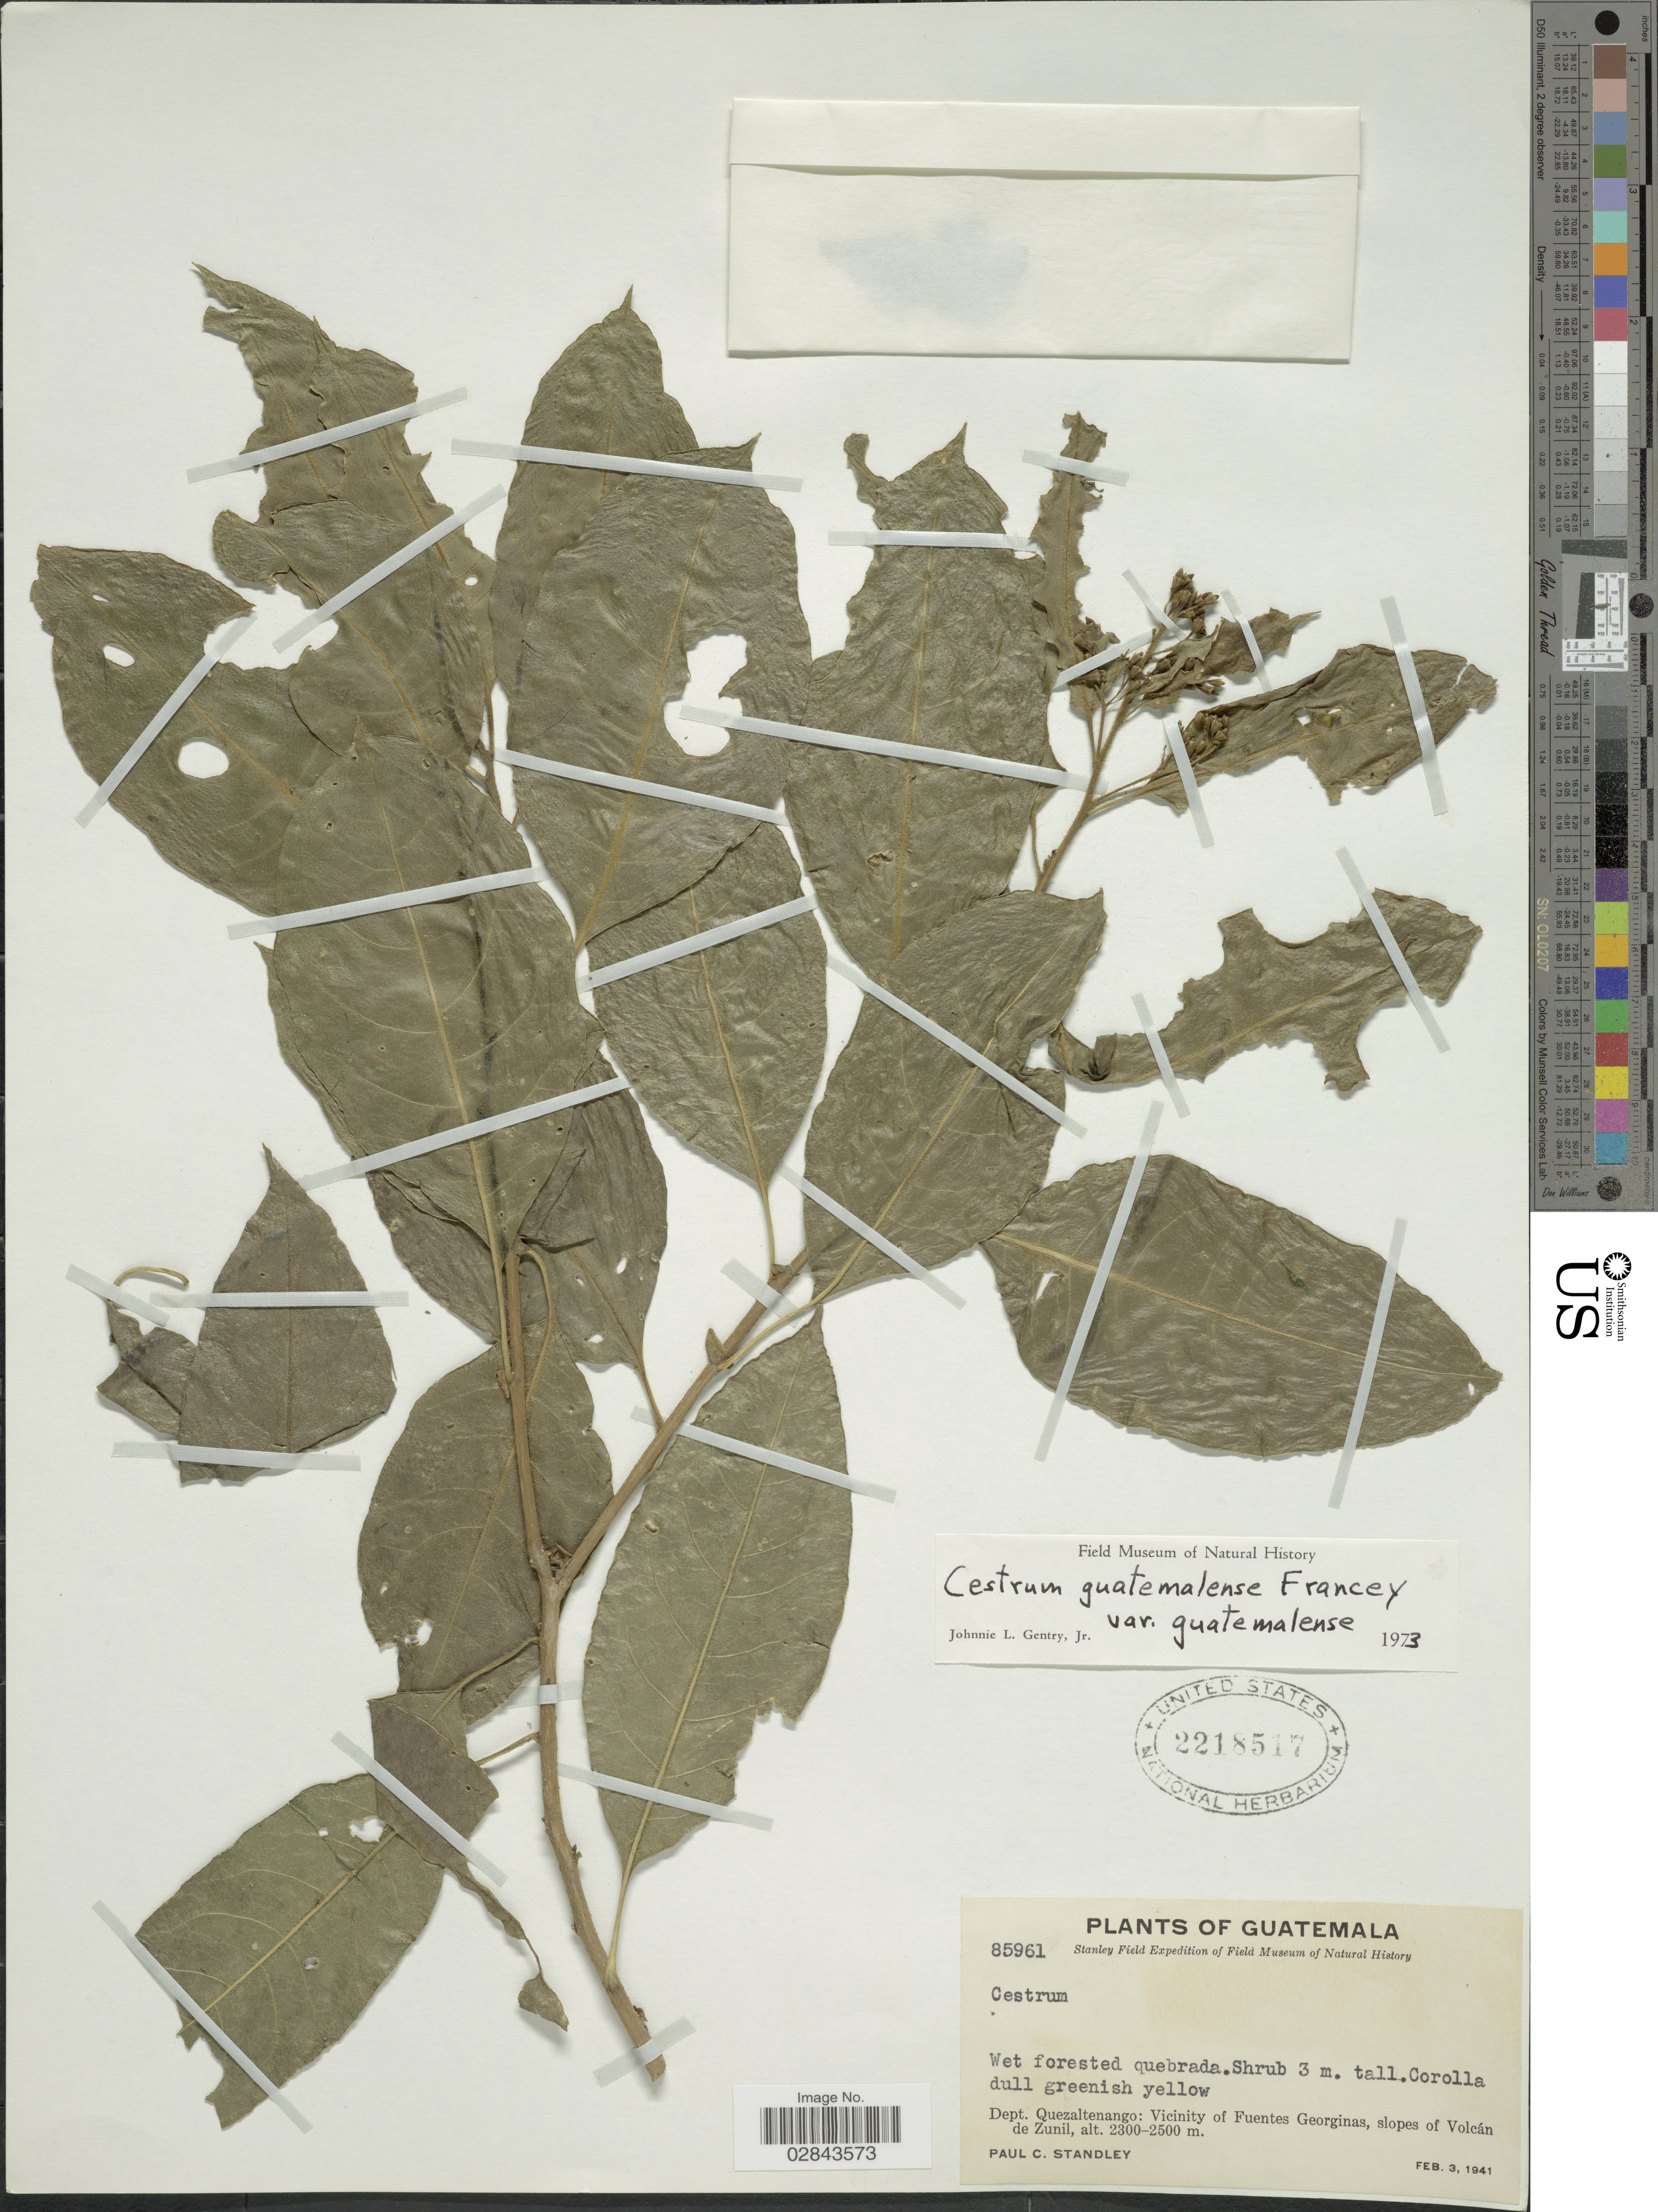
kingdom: Plantae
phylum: Tracheophyta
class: Magnoliopsida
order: Solanales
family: Solanaceae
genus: Cestrum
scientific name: Cestrum guatemalense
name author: Francey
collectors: P. C. Standley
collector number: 85961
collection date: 1941-02-03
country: Guatemala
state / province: Quetzaltenango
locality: Dept. Quezaltenango: Vicinity of Fuentes Georgines, slopes of Volcán de Zunil.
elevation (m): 2300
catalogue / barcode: US 2218517